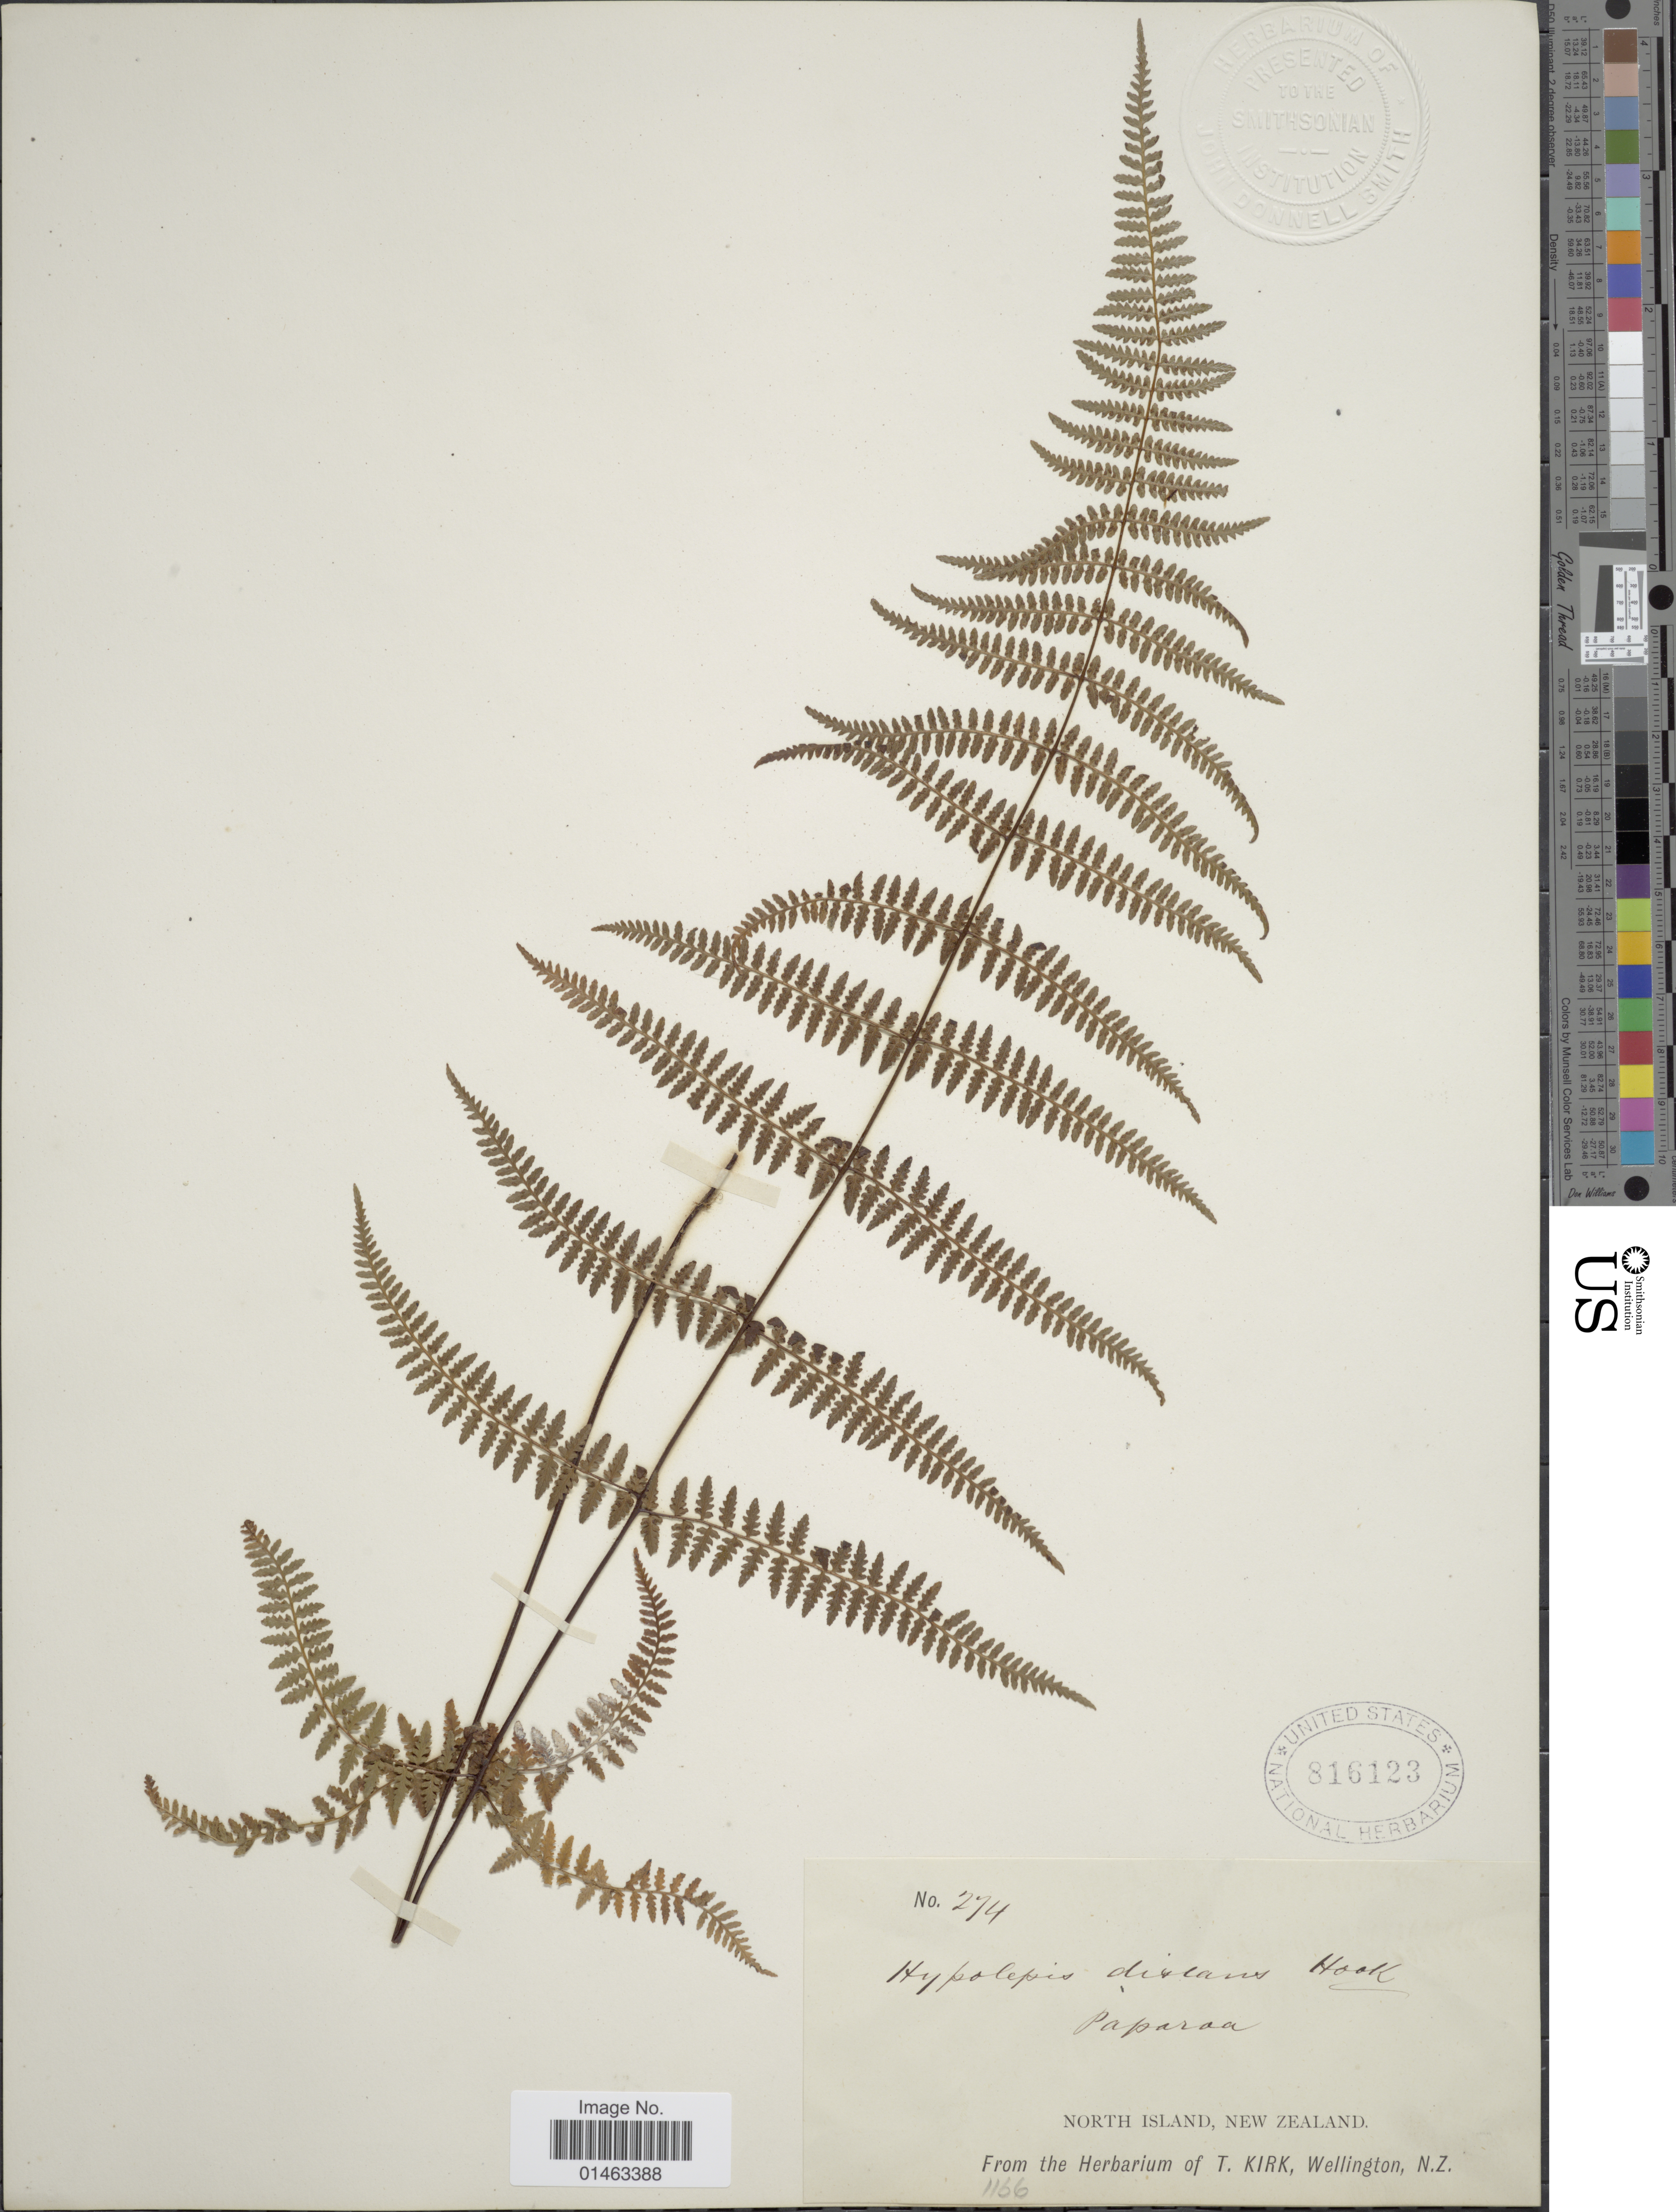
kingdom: Plantae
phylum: Tracheophyta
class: Polypodiopsida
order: Polypodiales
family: Dennstaedtiaceae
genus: Hypolepis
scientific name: Hypolepis distans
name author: (Colenso) Hook.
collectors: ex Herb. T. Kirk, Wellington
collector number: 274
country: New Zealand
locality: Paparoa, North Island, New Zealand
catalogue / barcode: US 816123